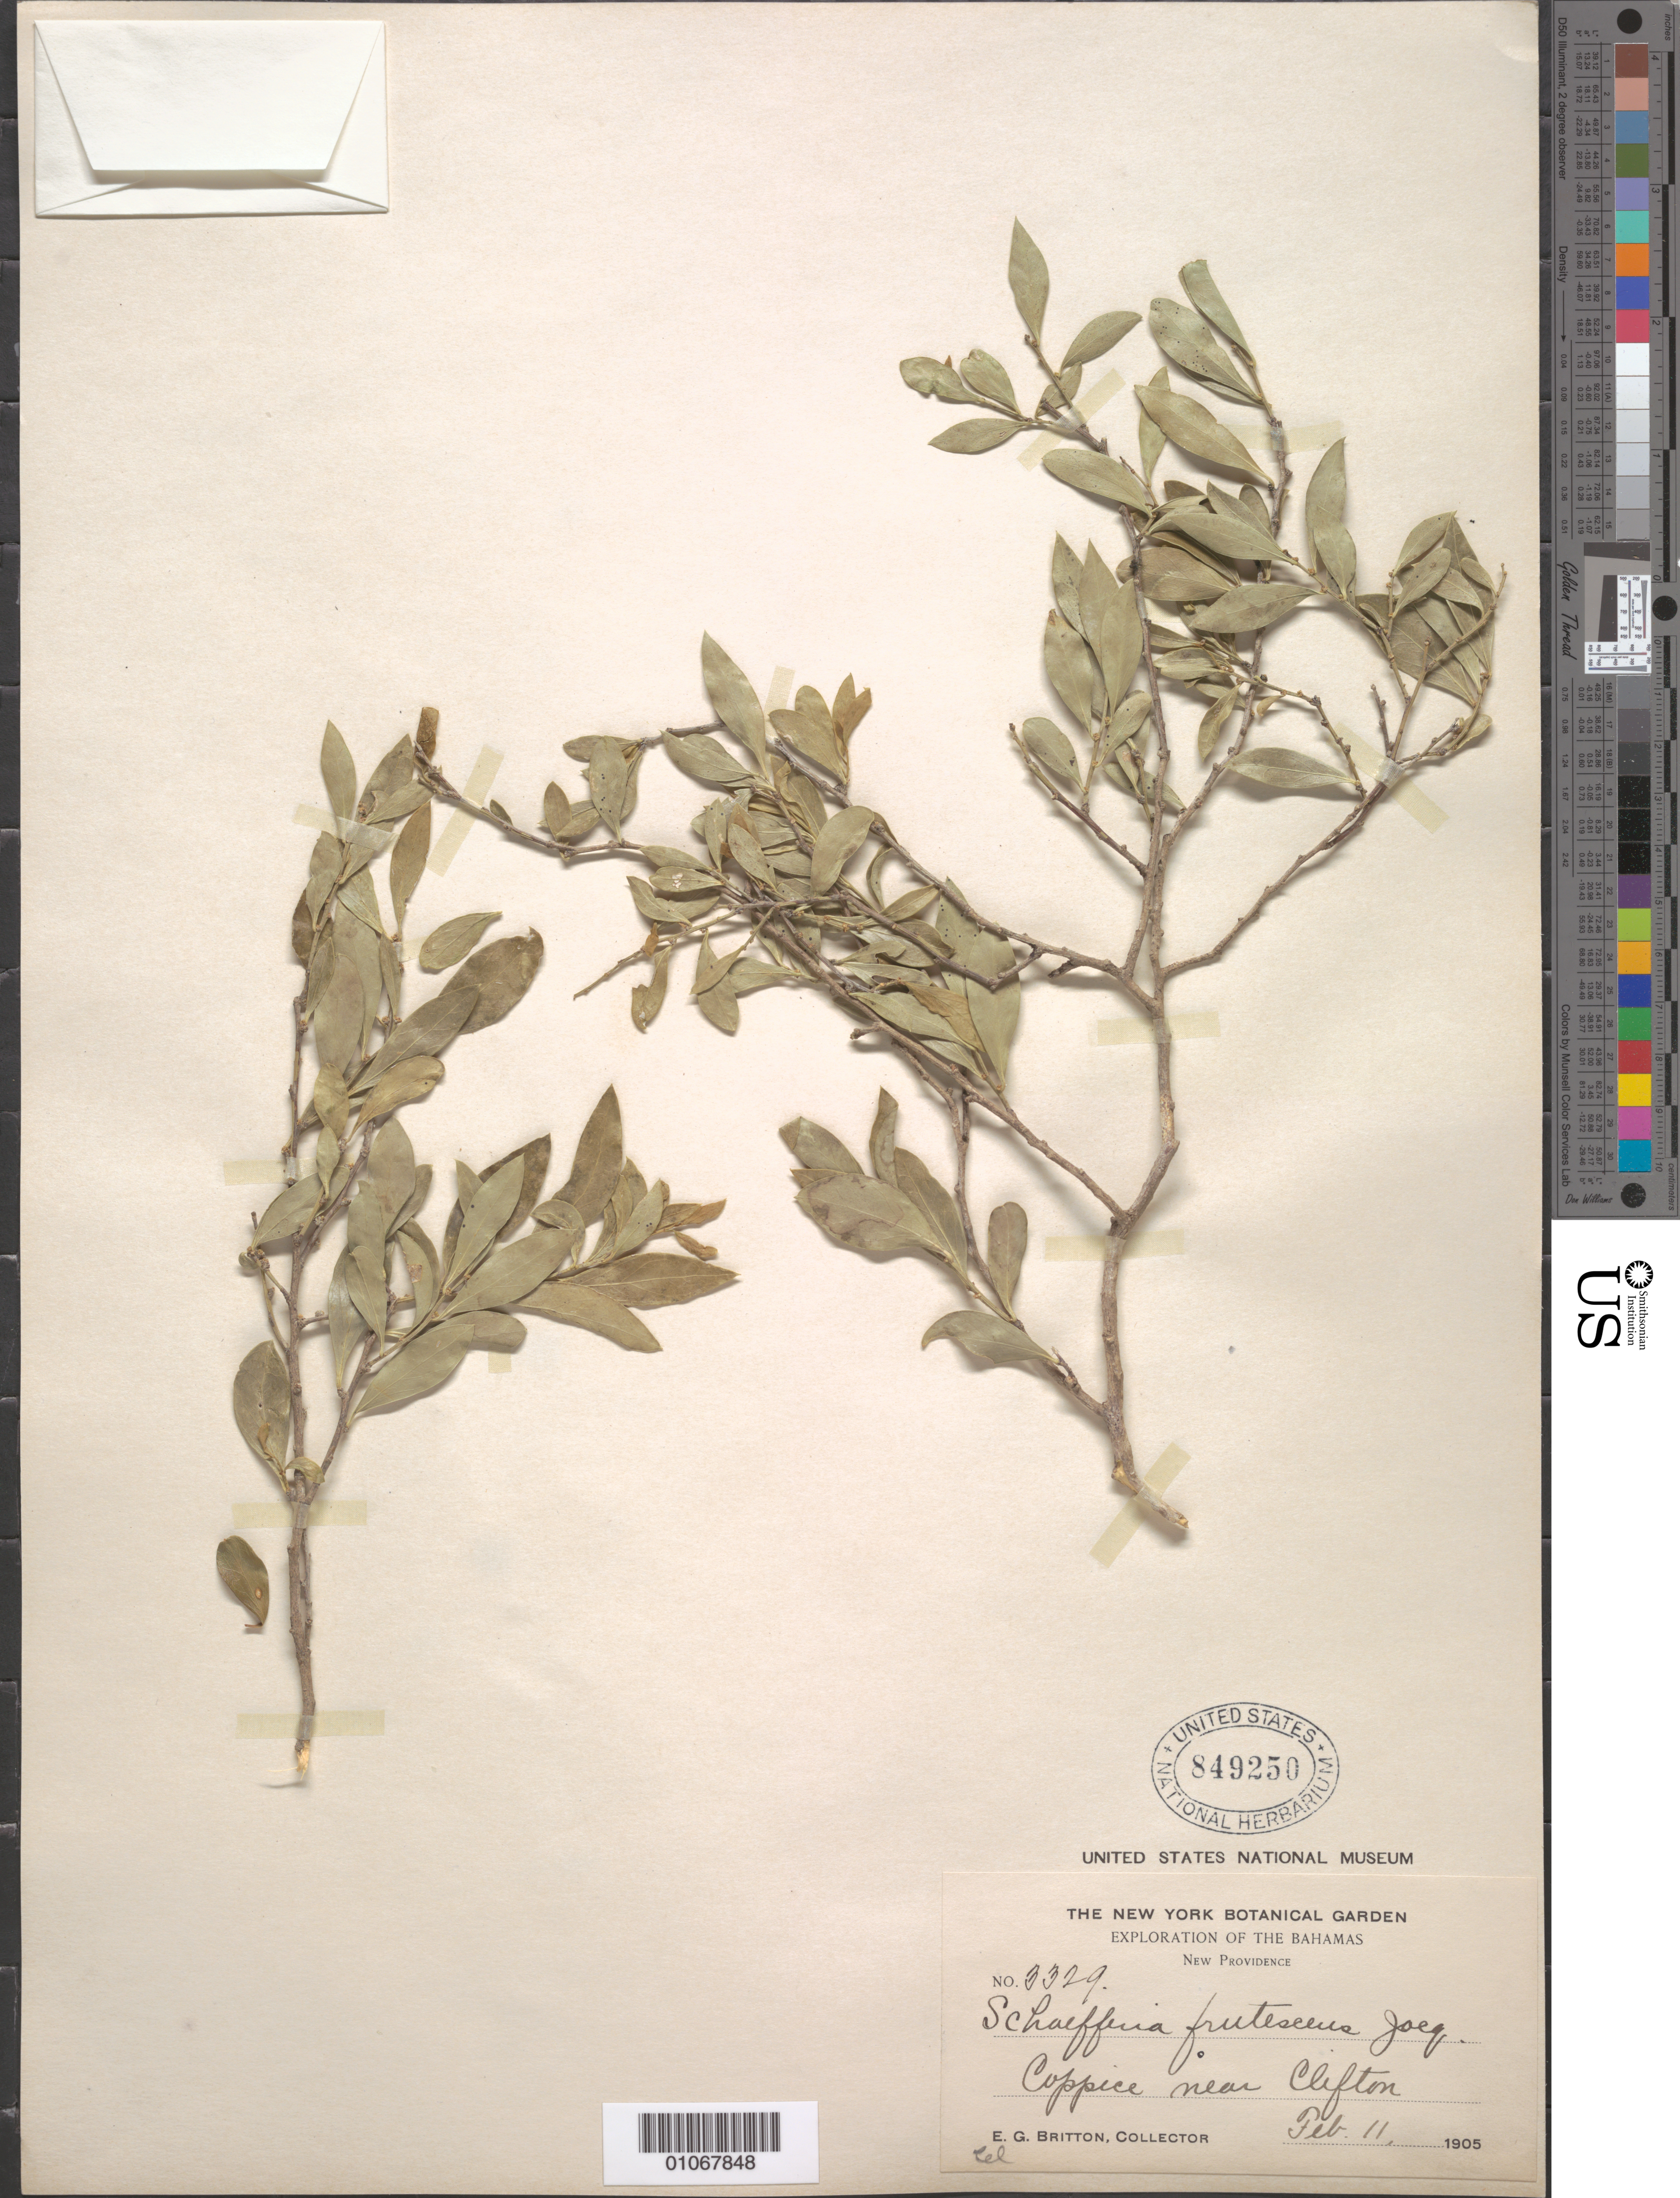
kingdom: Plantae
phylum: Tracheophyta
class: Magnoliopsida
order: Celastrales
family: Celastraceae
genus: Schaefferia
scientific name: Schaefferia frutescens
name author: Jacq.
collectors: E. G. Britton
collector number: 3329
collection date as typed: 11 Feb 1905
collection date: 1905-02-11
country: Bahamas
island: New Providence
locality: Coppice near Clifton.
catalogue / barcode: US 849250